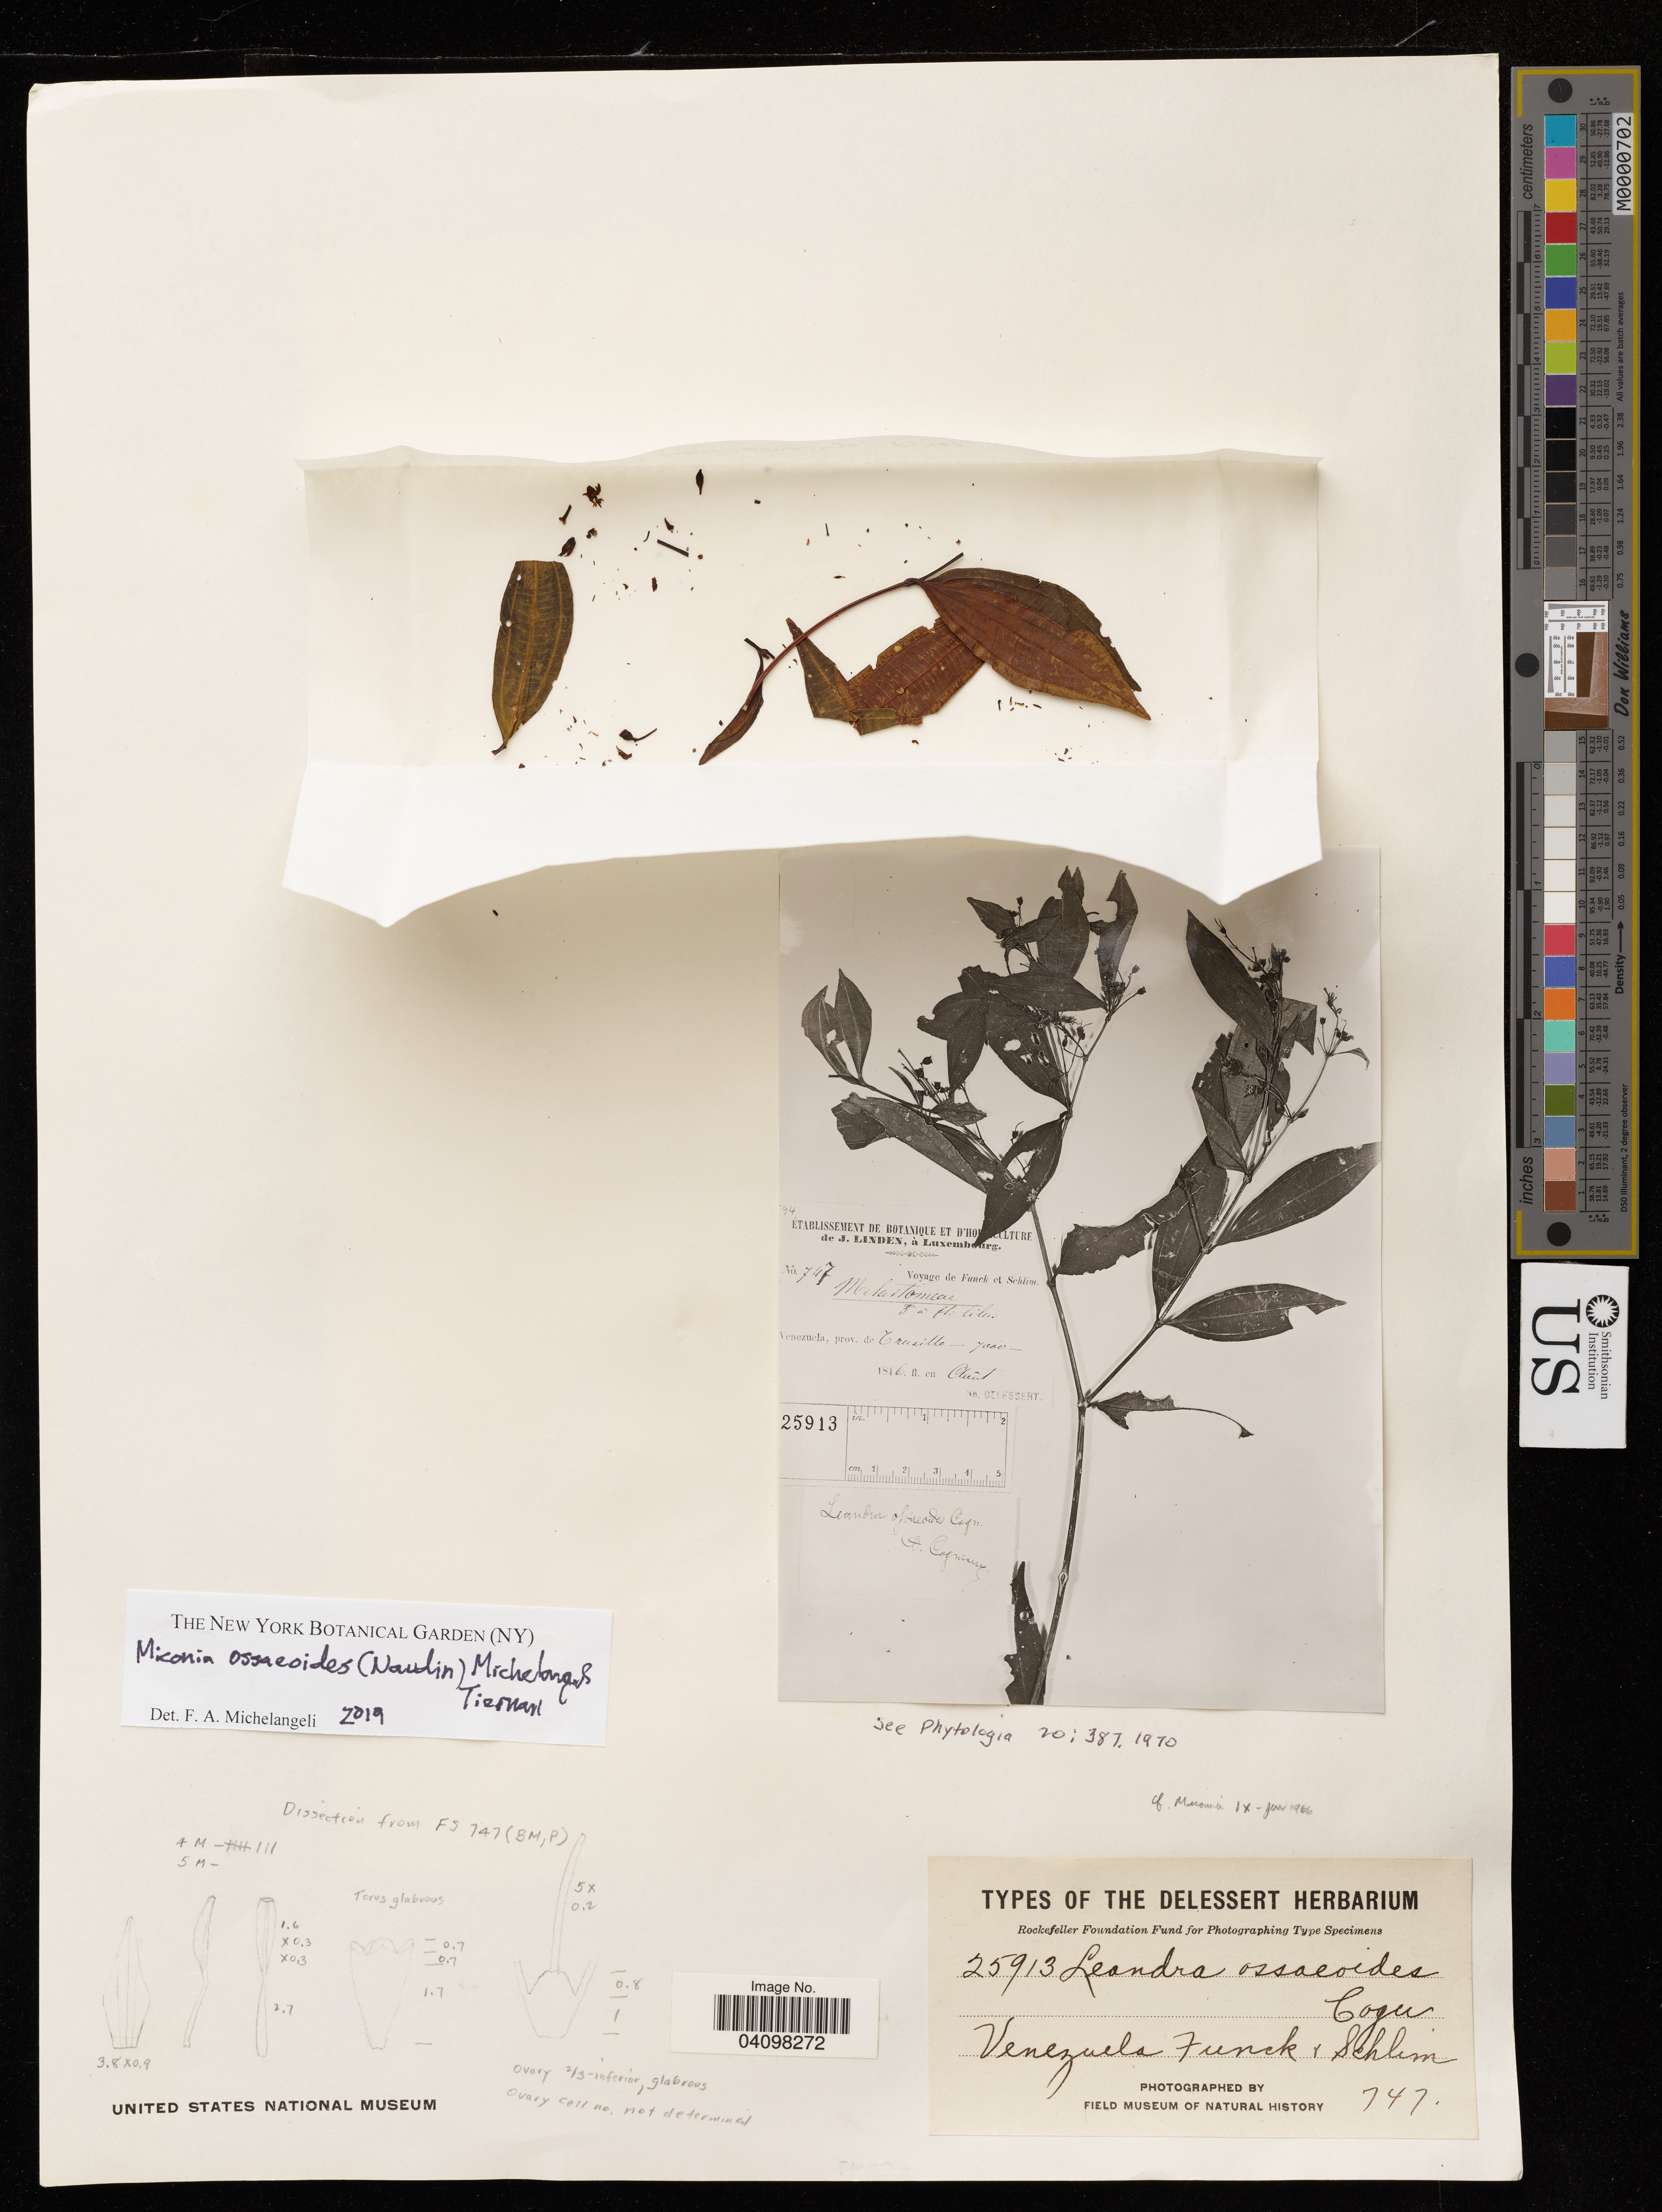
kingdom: Plantae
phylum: Tracheophyta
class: Magnoliopsida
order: Myrtales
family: Melastomataceae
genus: Miconia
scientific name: Miconia ossaeifolia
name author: Urb. & Ekman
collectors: -. Funck & Schlim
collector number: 747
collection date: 1816-08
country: Venezuela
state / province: Trujillo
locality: Venezuela, prov de Truxillo.